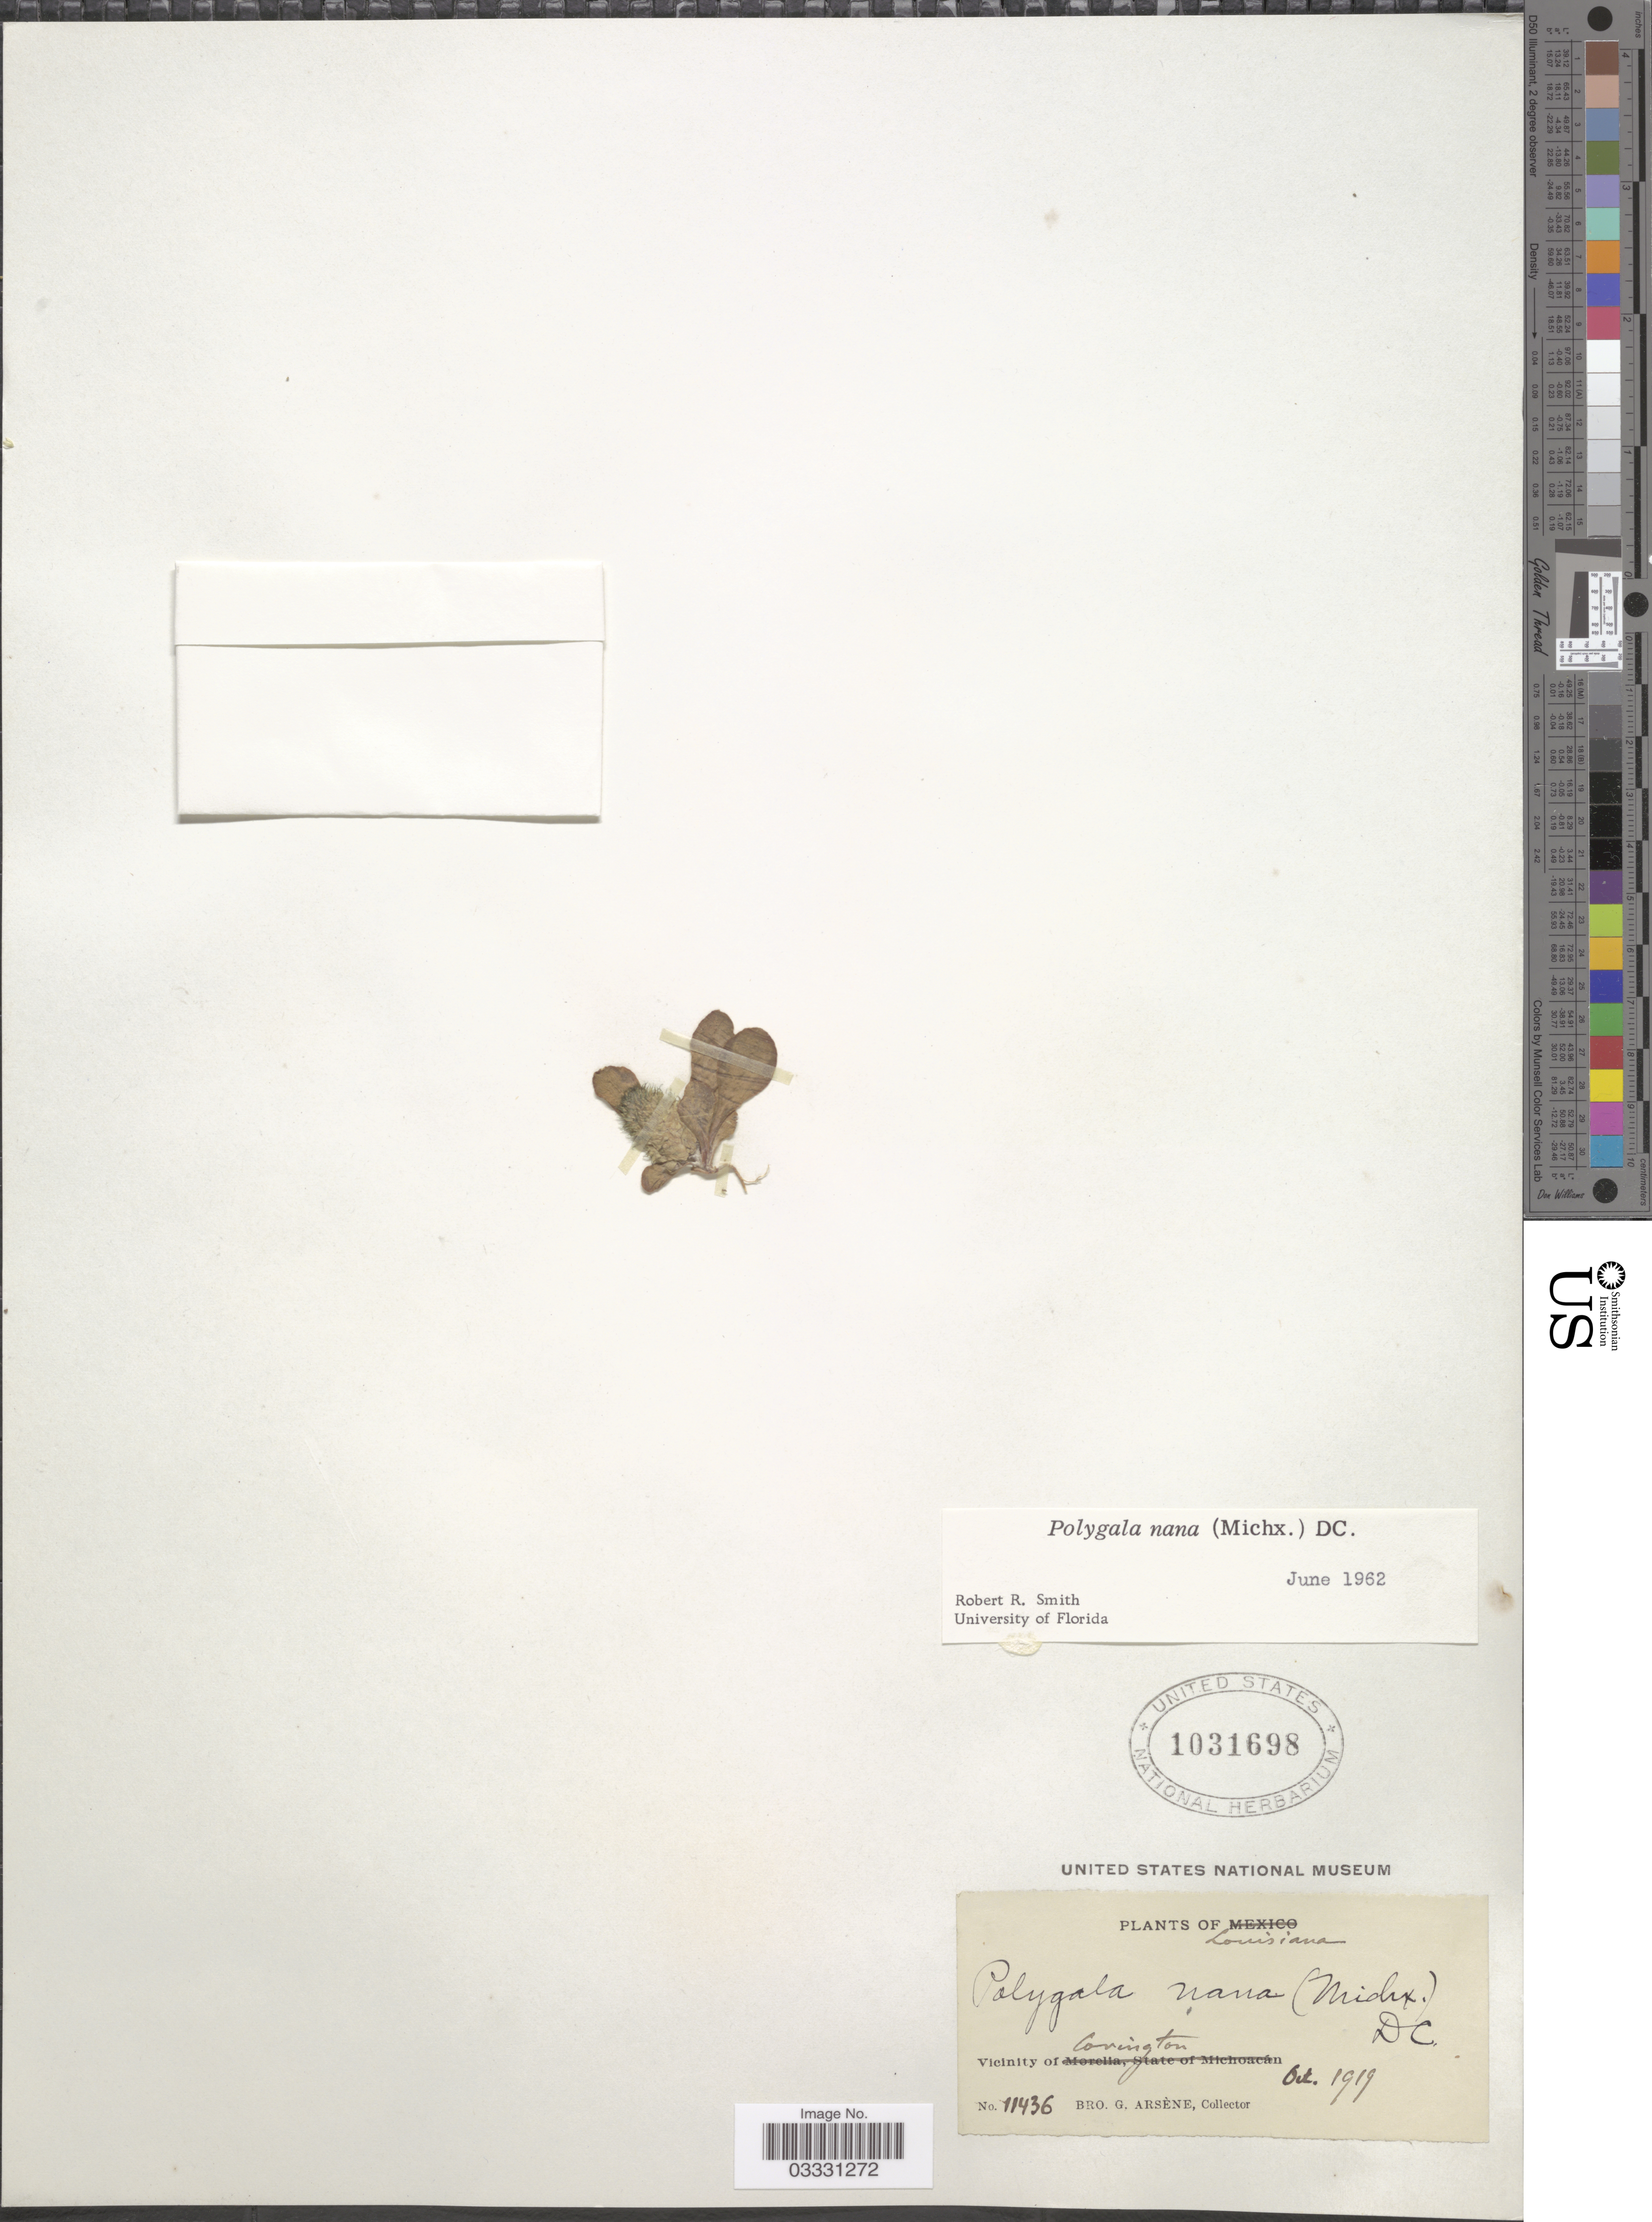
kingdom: Plantae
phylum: Tracheophyta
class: Magnoliopsida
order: Fabales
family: Polygalaceae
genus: Polygala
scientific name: Polygala nana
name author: (Michx.) DC.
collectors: Bro. G. Arsène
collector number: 11436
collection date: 1919-10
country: United States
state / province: Louisiana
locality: Vicinity of Covington.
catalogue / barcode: US 1031698